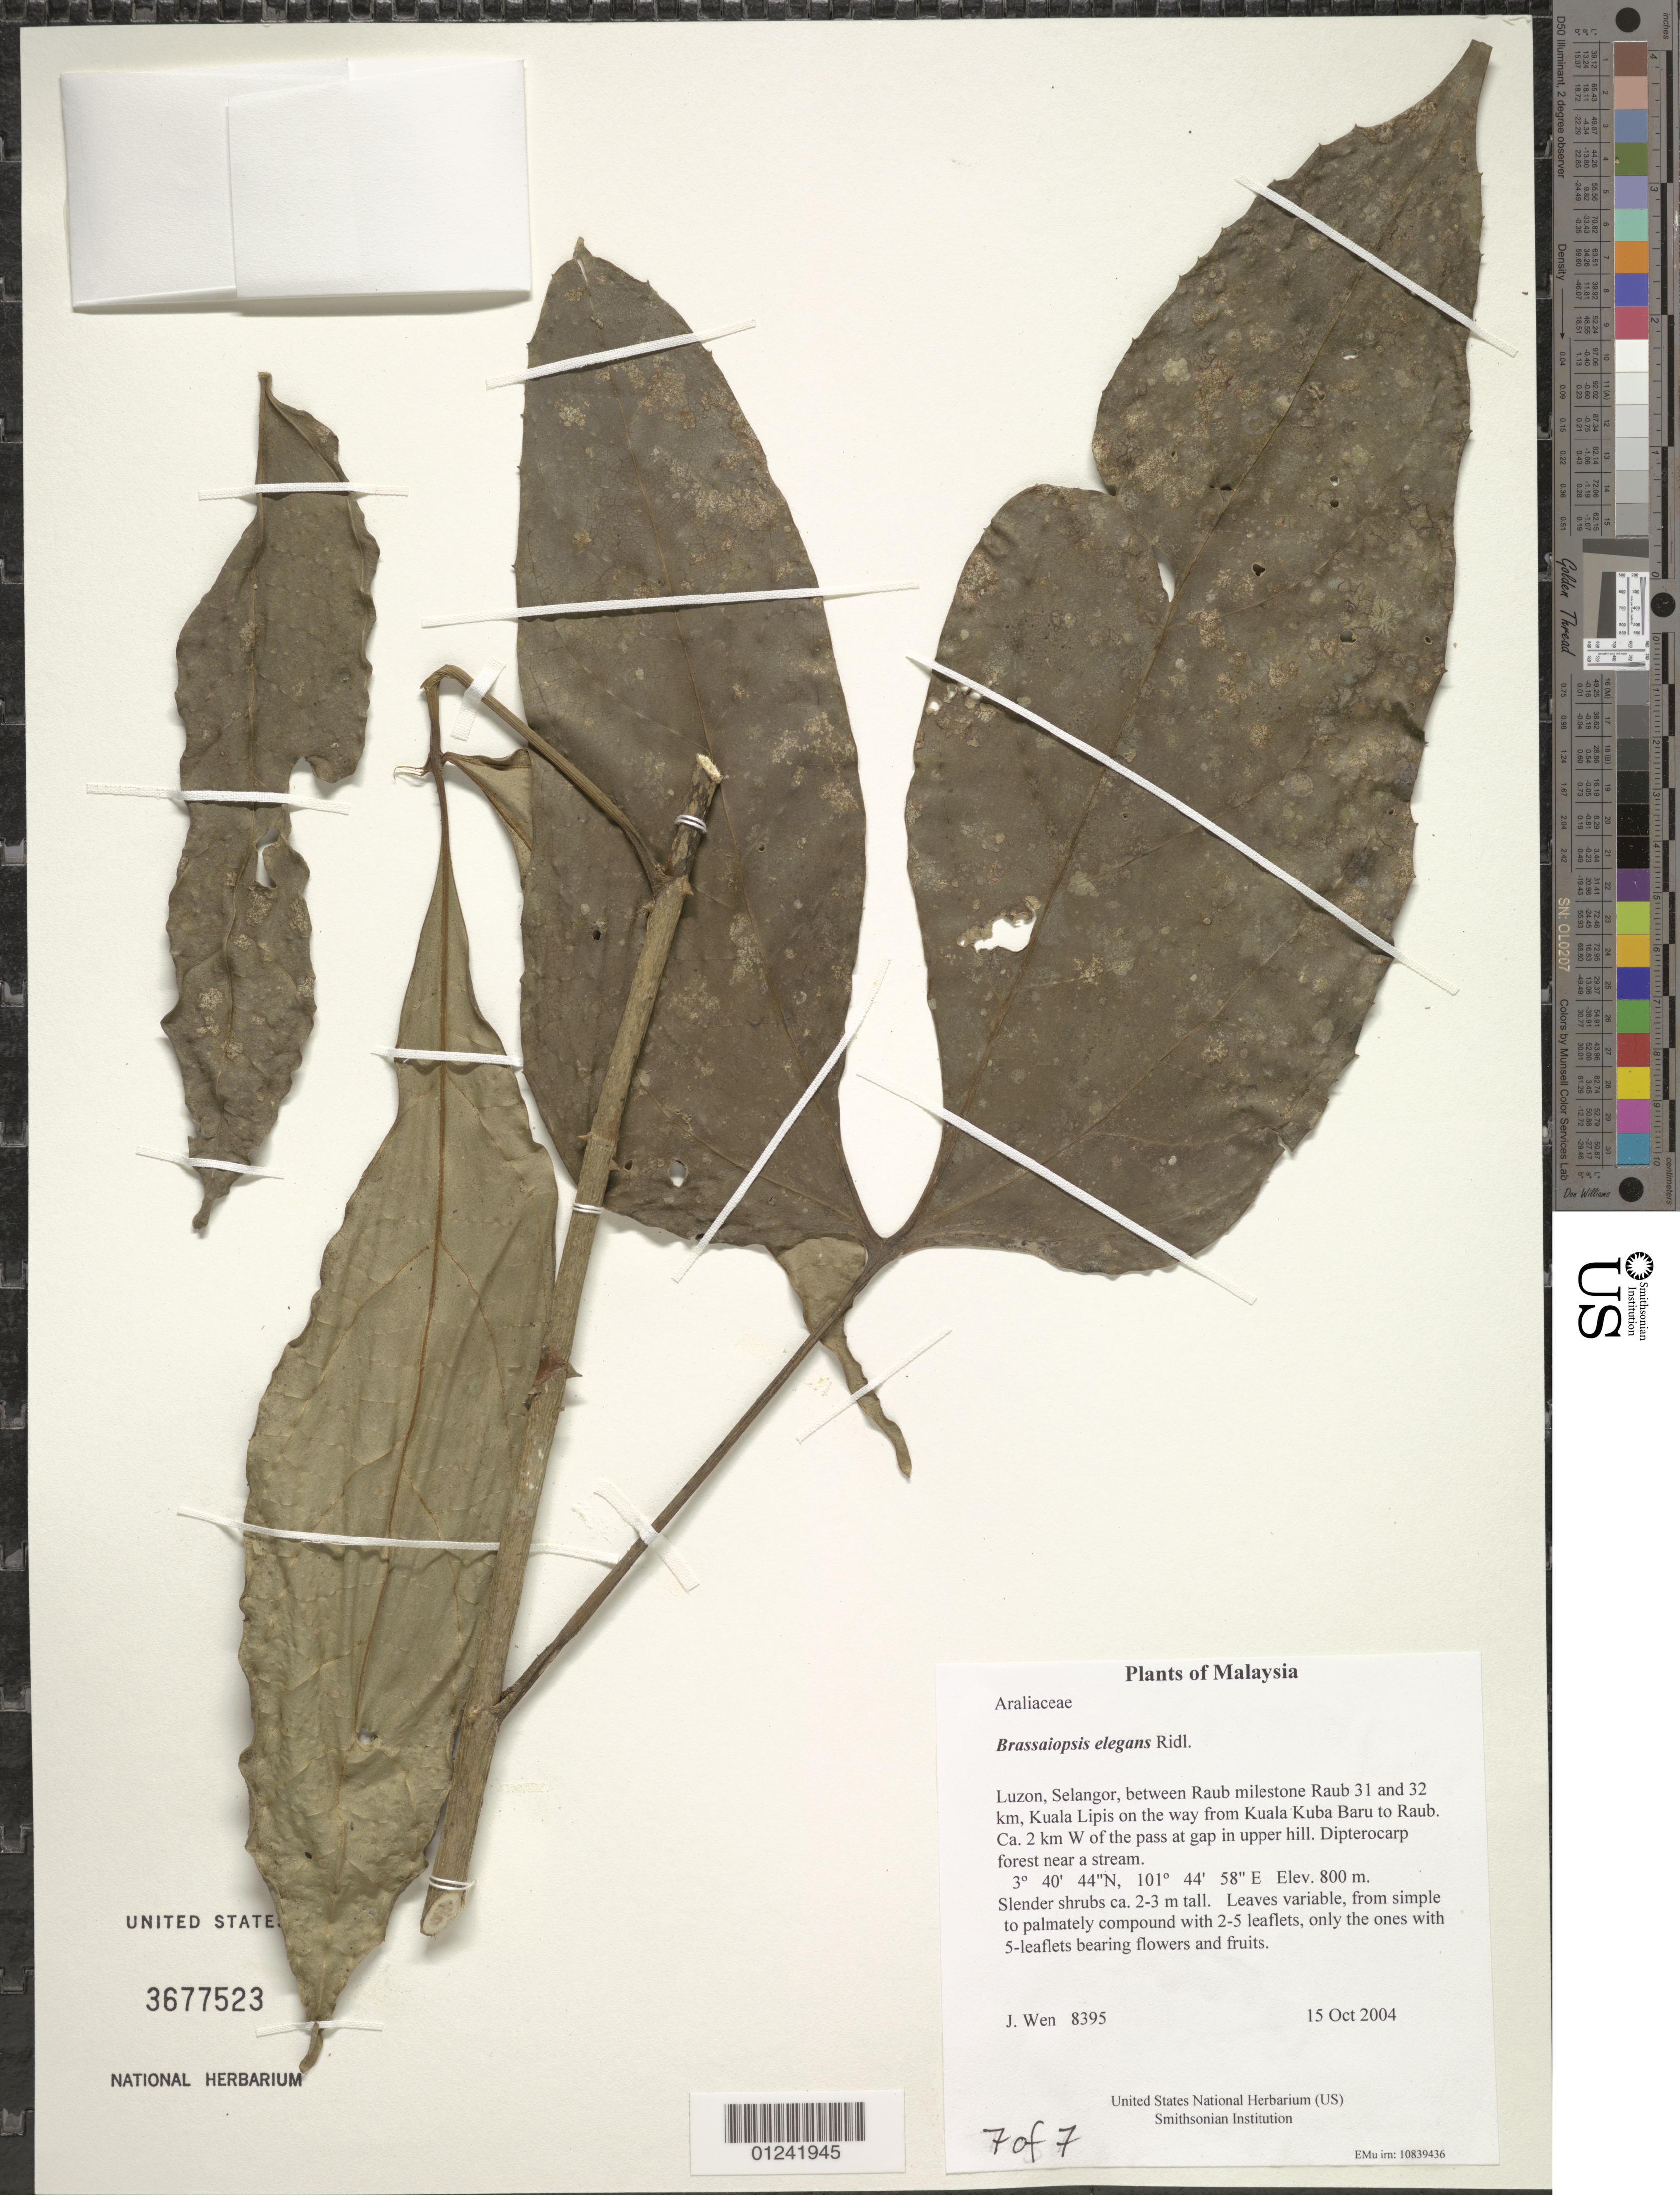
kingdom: Plantae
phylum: Tracheophyta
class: Magnoliopsida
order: Apiales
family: Araliaceae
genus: Brassaiopsis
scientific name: Brassaiopsis elegans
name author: Ridl.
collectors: J. Wen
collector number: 8395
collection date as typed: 15 Oct 2004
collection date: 2004-10-15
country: Malaysia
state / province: Selangor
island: Luzon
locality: between Raub milestone Raub 31 and 32 km, Kuala Lipis on the way from Kuala Kuba Baru to Raub. Ca. 2 km W of the pass at gap in upper hill. Dipterocarp forest near a stream.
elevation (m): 800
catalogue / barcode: US 3677523